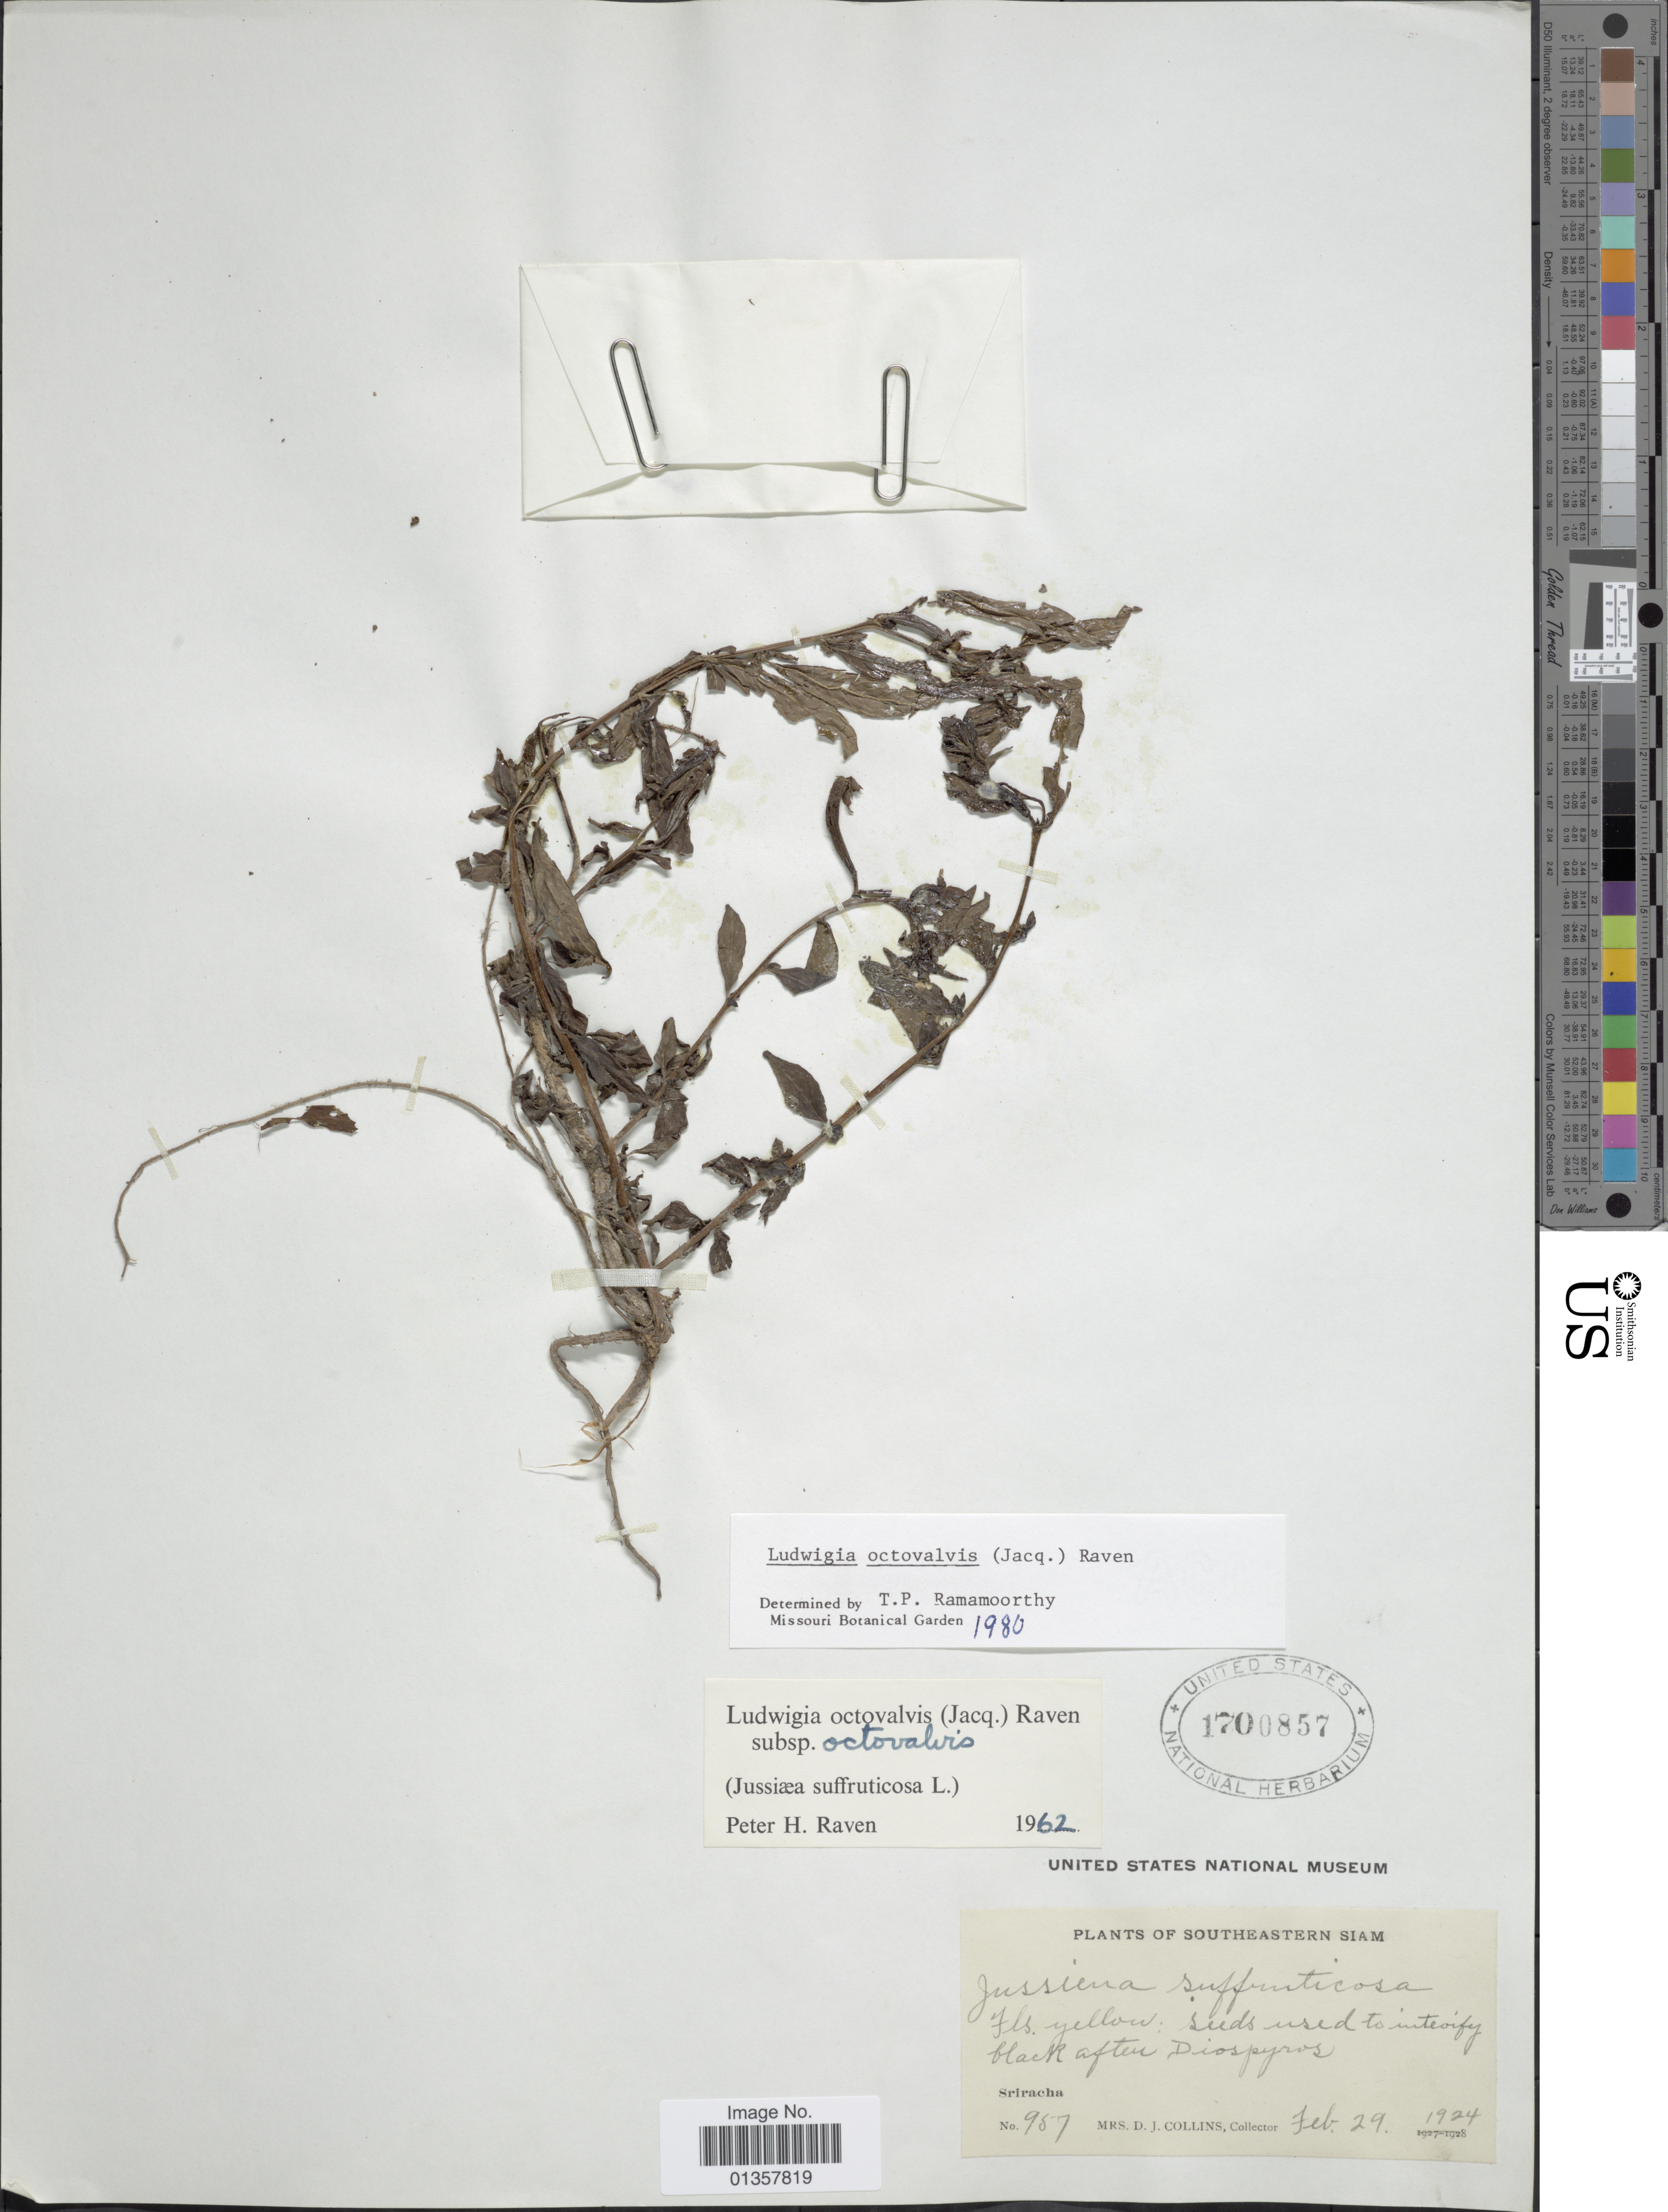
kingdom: Plantae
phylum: Tracheophyta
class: Magnoliopsida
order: Myrtales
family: Onagraceae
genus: Ludwigia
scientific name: Ludwigia octovalvis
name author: (Jacq.) P.H. Raven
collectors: D. Collins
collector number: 957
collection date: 1924-02-29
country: Thailand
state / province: Chon Buri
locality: Southeastern Siam. Sriracha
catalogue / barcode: US 1700857